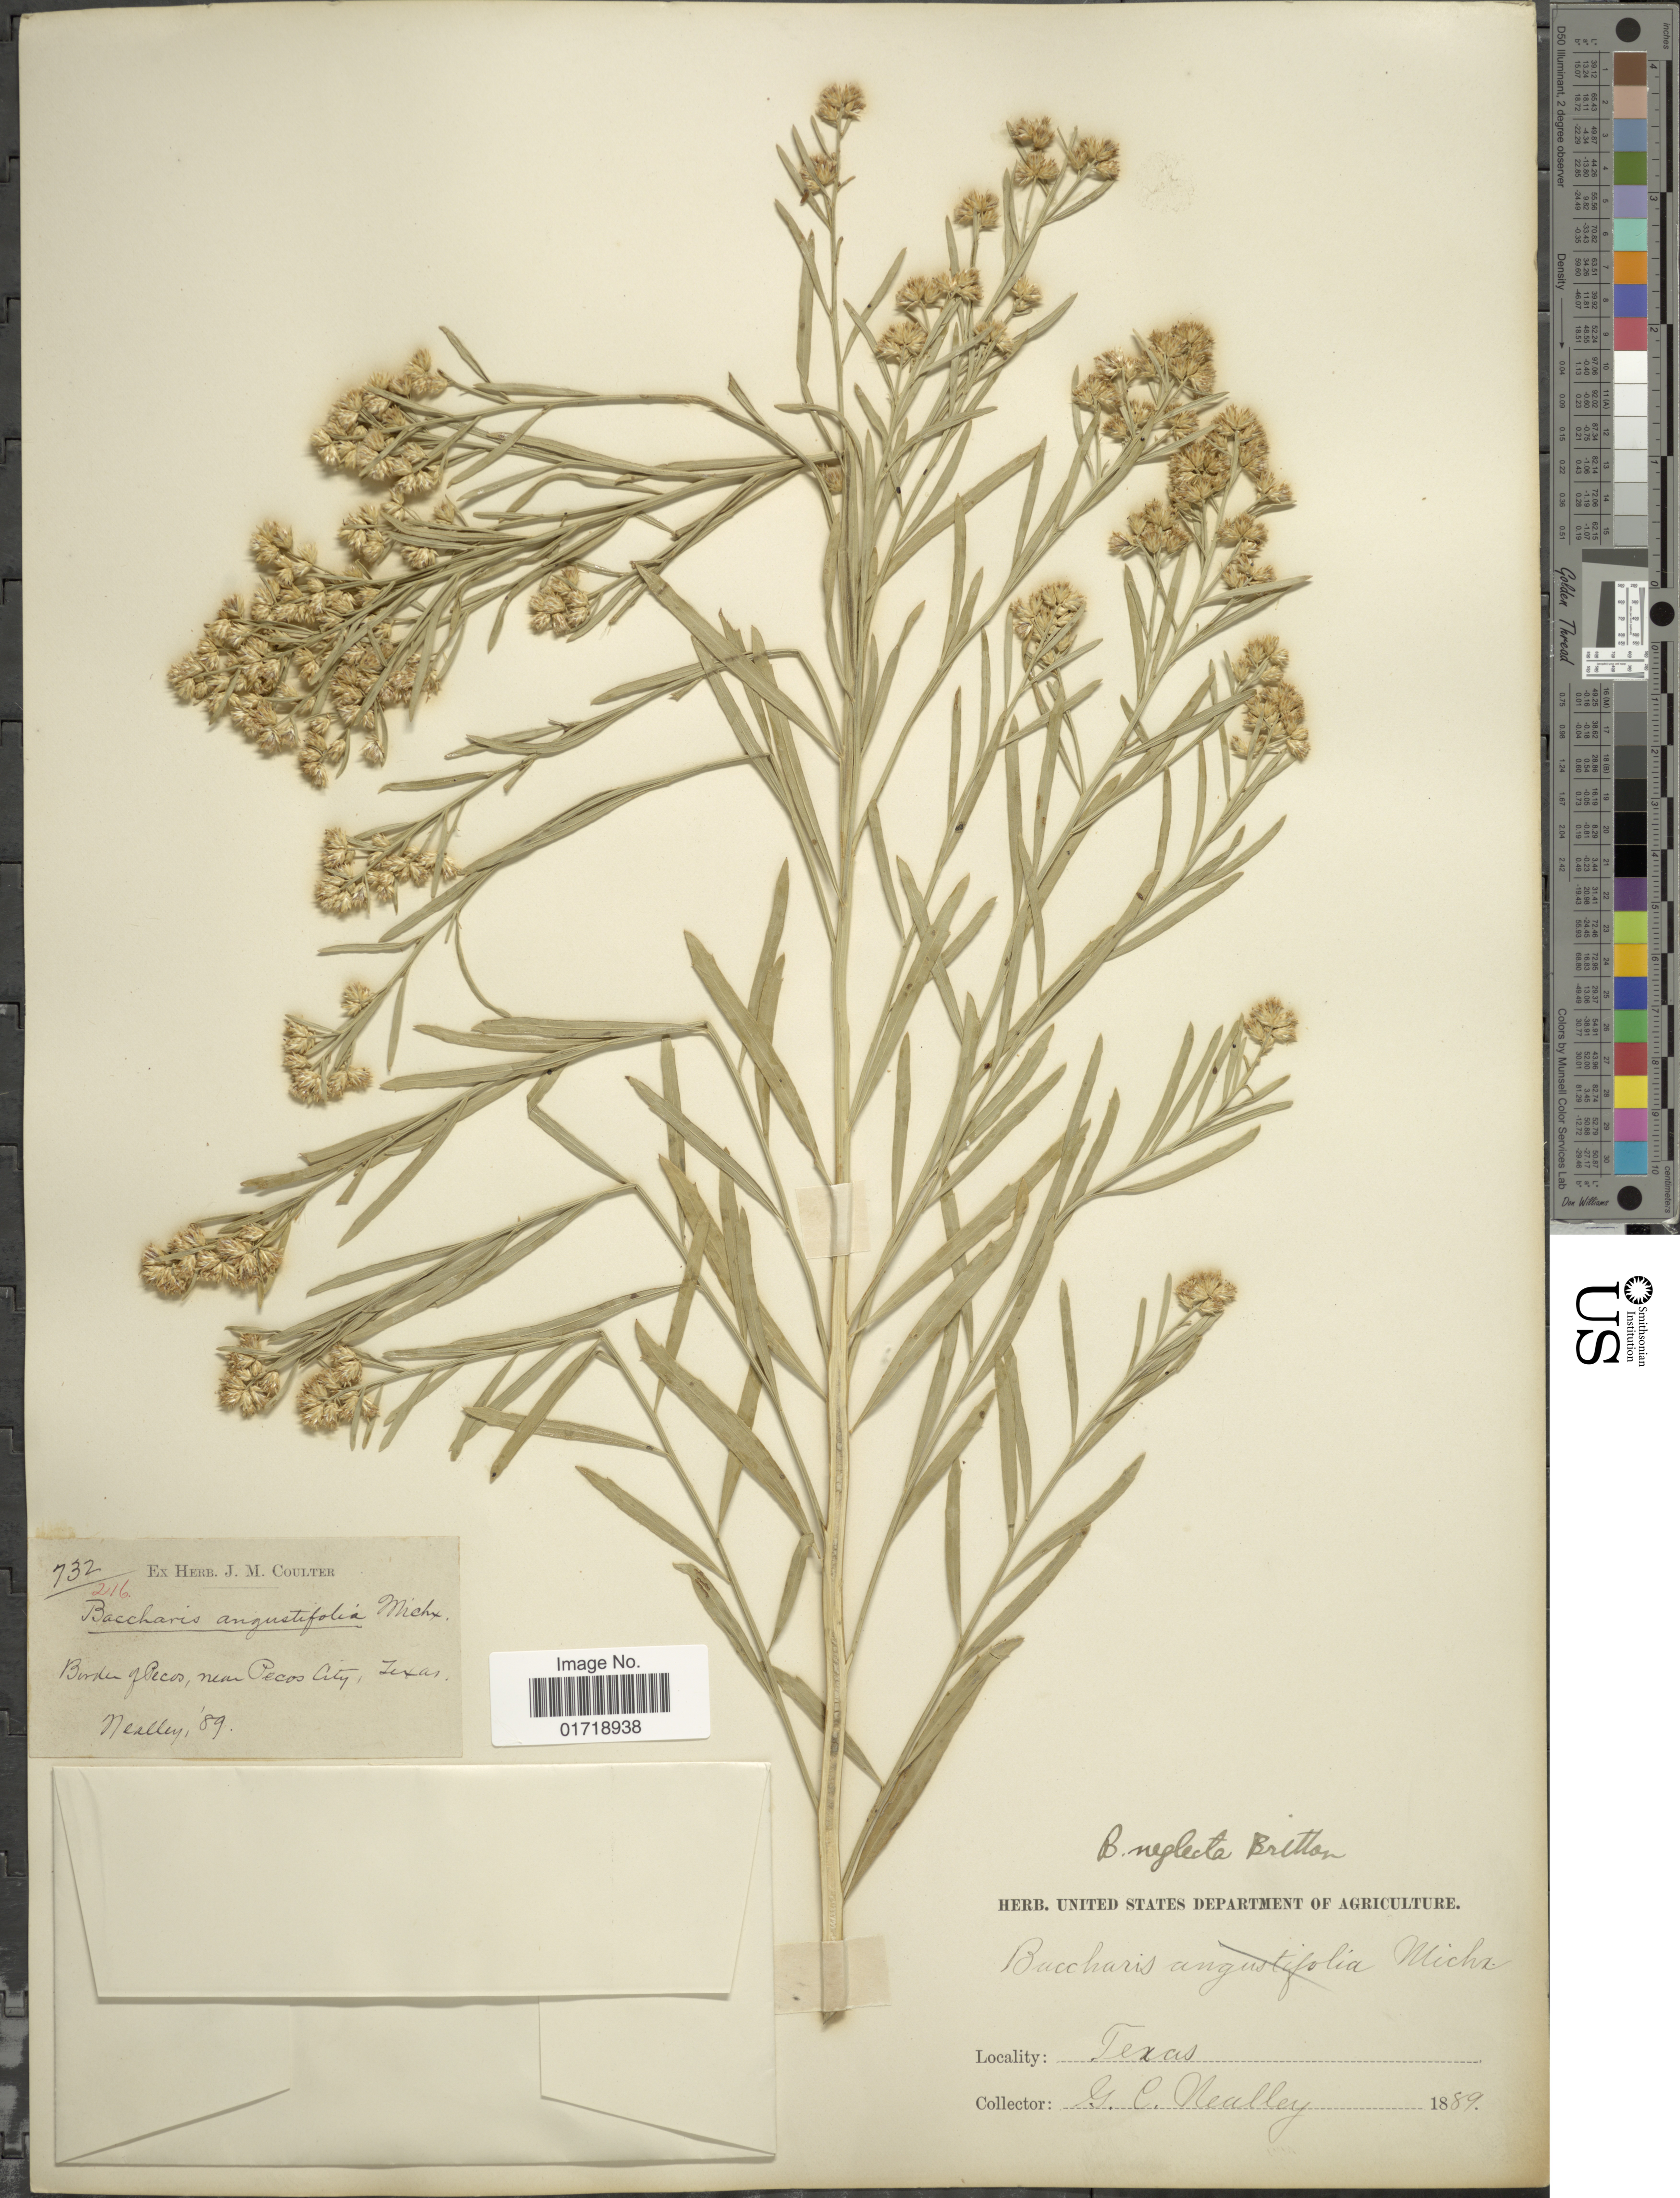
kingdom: Plantae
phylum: Tracheophyta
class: Magnoliopsida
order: Asterales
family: Asteraceae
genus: Baccharis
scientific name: Baccharis neglecta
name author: Britton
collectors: G. C. Nealley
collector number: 732/216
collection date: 1889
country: United States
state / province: Texas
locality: Border of Pecos, near Pecos City, Texas